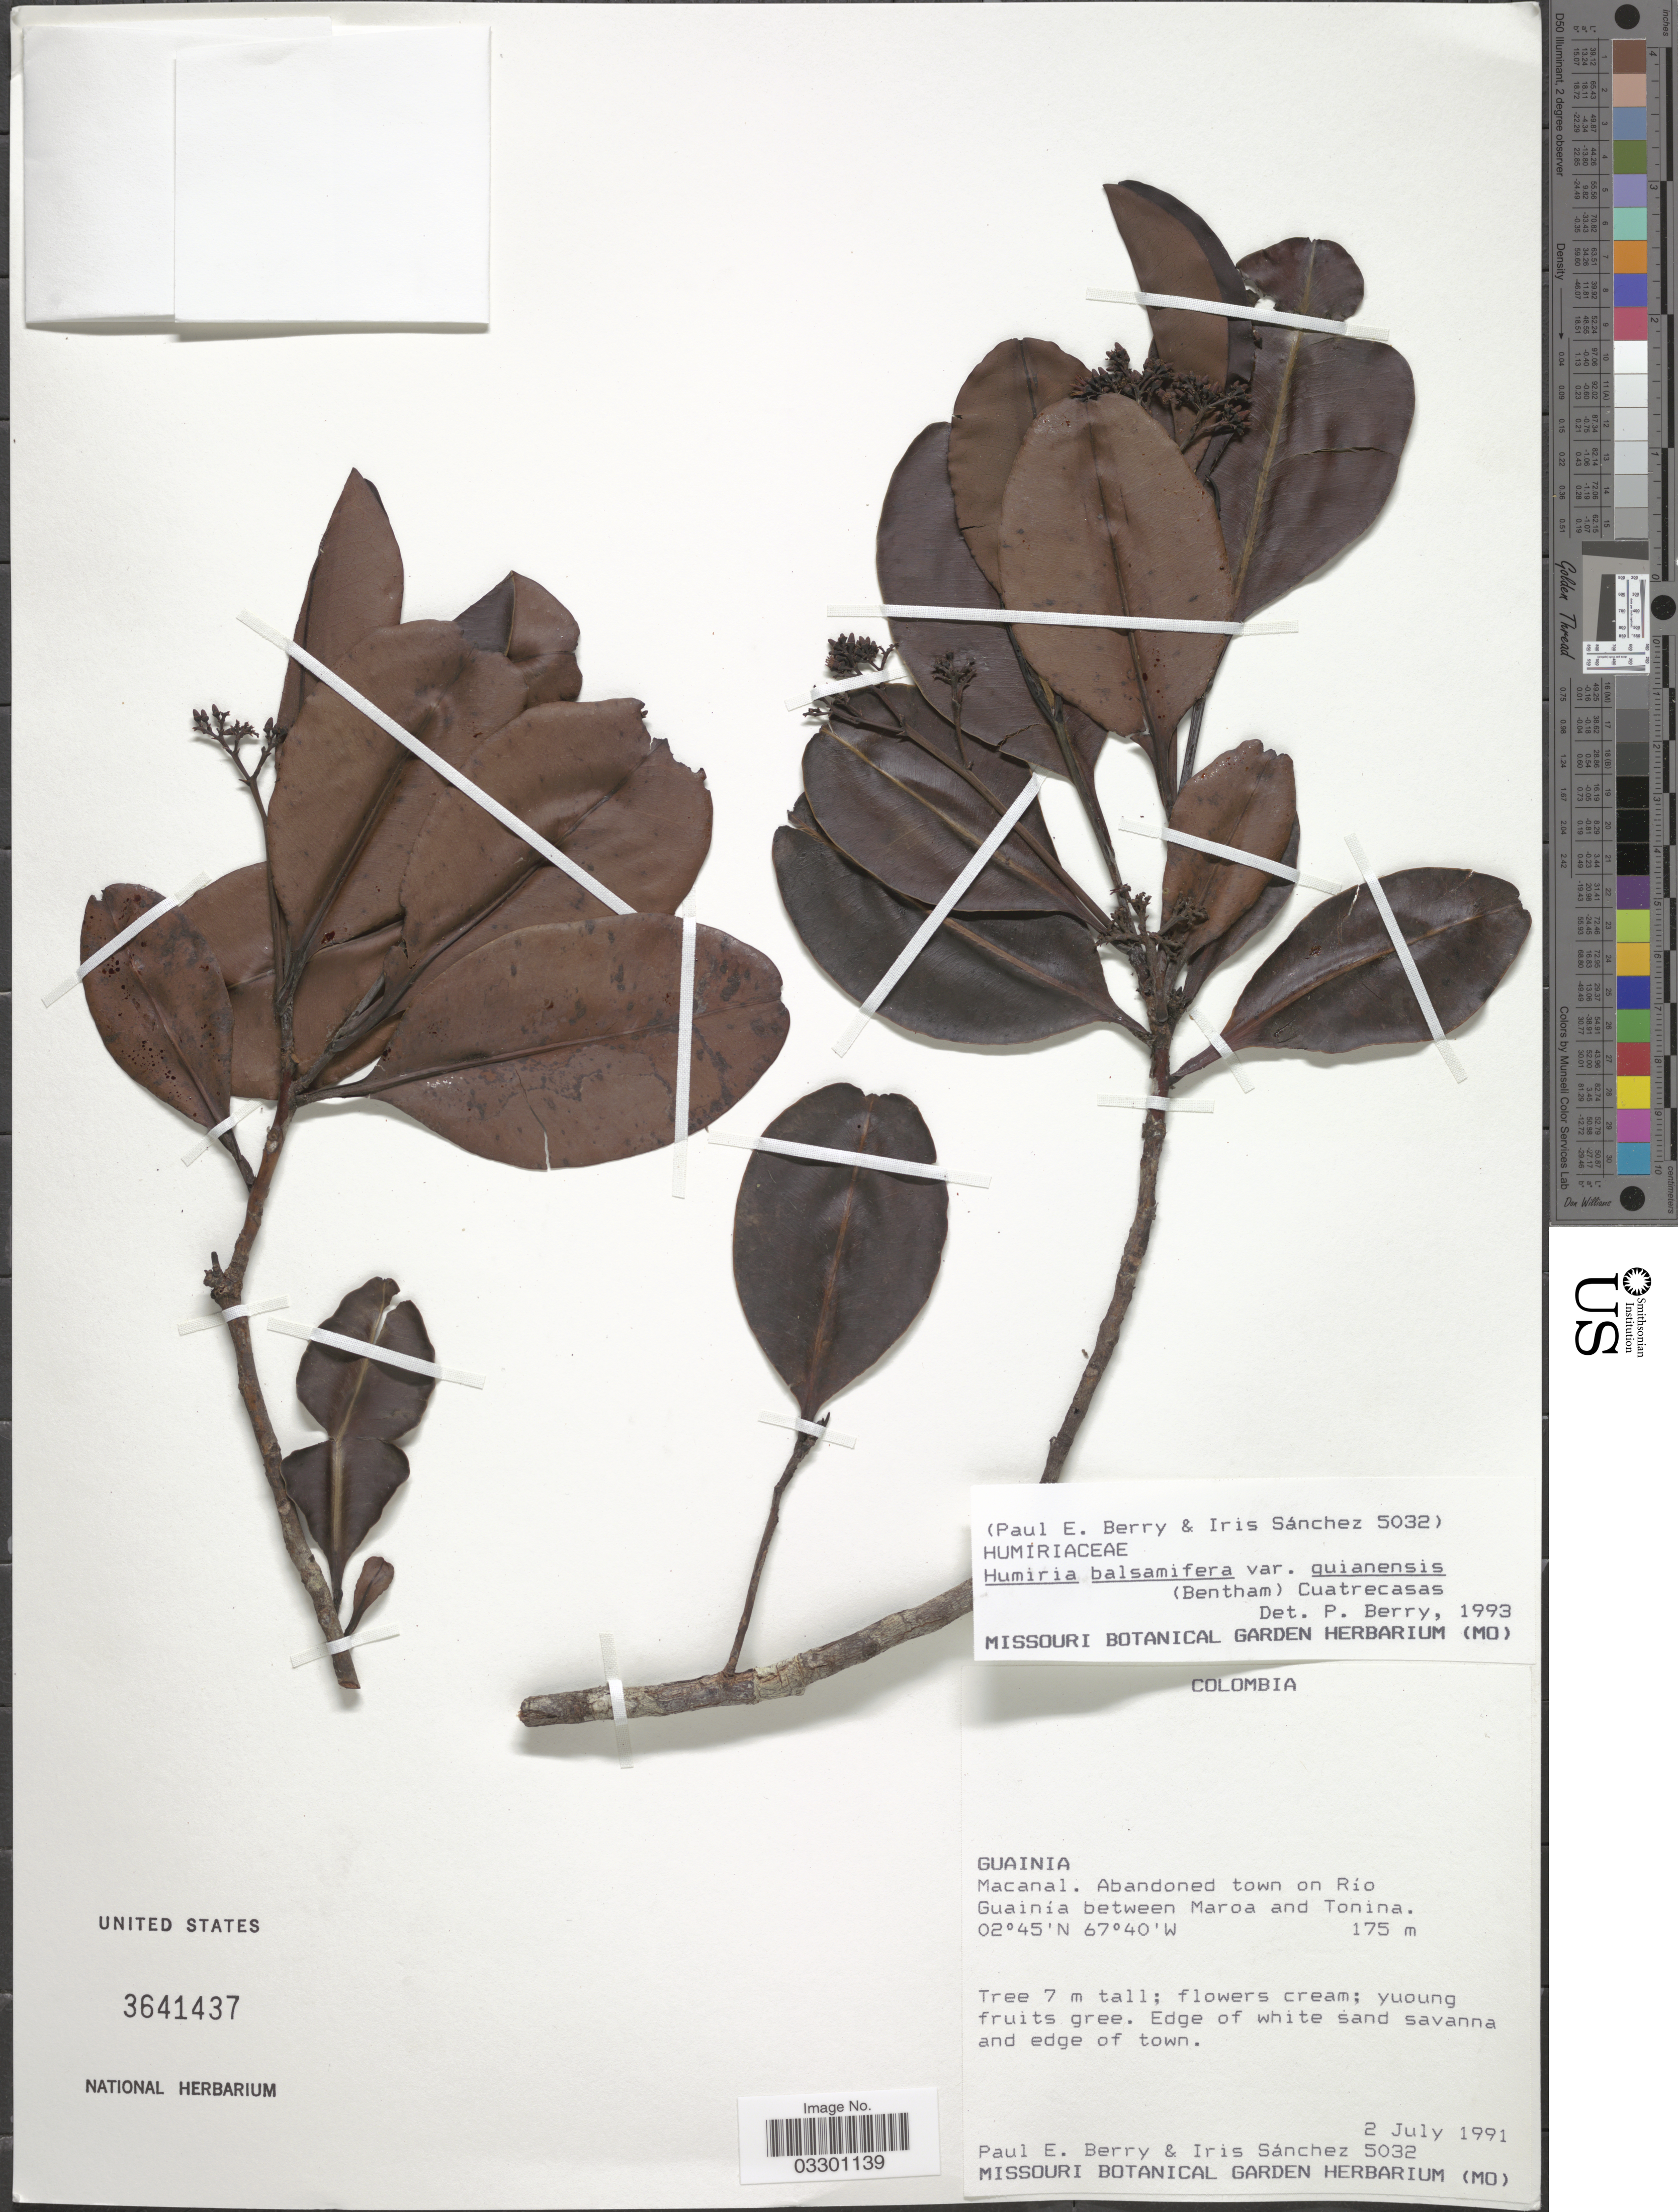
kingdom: Plantae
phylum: Tracheophyta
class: Magnoliopsida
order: Malpighiales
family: Humiriaceae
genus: Humiria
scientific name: Humiria balsamifera var. guianensis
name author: (Benth.) Cuatrec.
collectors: P. E. Berry & I. Sánchez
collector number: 5032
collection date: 1991-07-02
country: Colombia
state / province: Guainía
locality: Macanal. Abandoned town on Río Guainía between Maroa and Tonina.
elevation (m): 175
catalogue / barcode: US 3641437